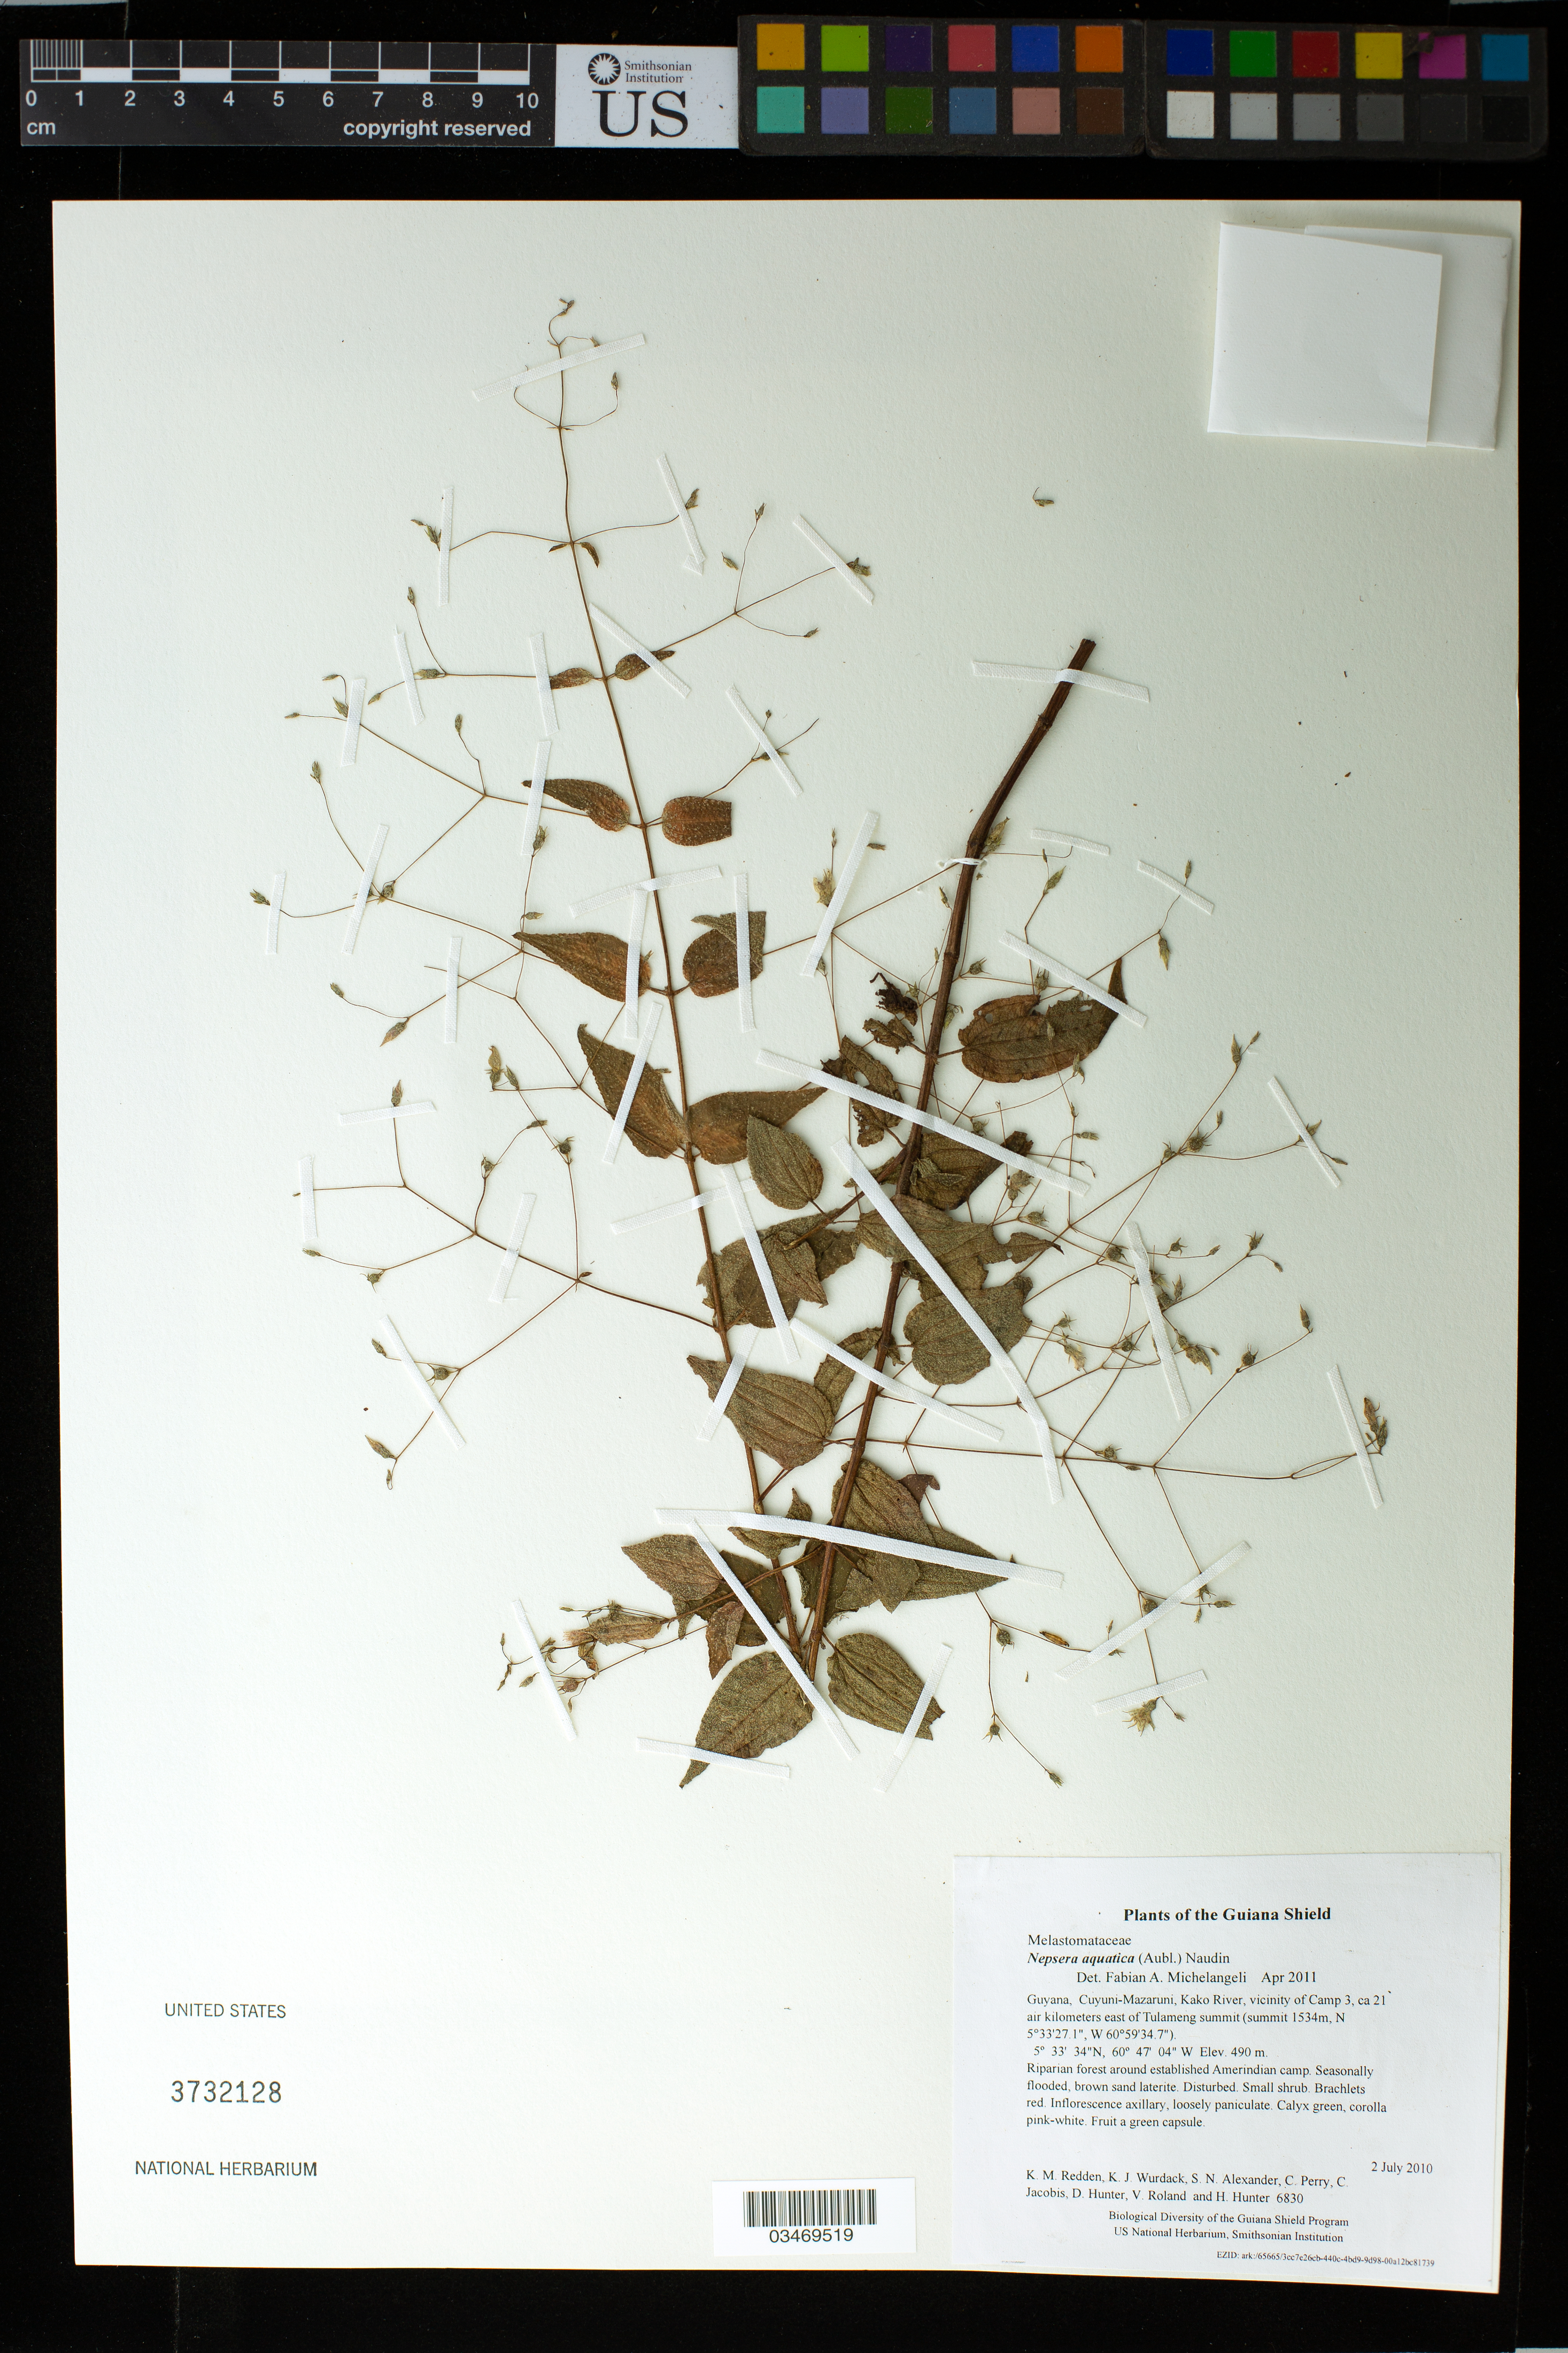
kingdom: Plantae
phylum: Tracheophyta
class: Magnoliopsida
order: Myrtales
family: Melastomataceae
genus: Nepsera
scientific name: Nepsera aquatica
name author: (Aubl.) Naudin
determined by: Michelangeli, F. A.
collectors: K. M. Redden, K. Wurdack, S. N. Alexander, C. Perry, C. Jacobis, D. Hunter, V. Roland & H. Hunter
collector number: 6830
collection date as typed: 2 July 2010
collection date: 2010-07-02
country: Guyana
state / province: Cuyuni-Mazaruni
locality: Kako River, vicinity of Camp 3, ca 21 air kilometers east of Tulameng summit (summit 1534m, N 5°33'27.1", W 60°59'34.7")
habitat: Riparian forest around established Amerindian camp. Seasonally flooded, brown sand laterite. Disturbed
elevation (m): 490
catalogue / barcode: US 3732128